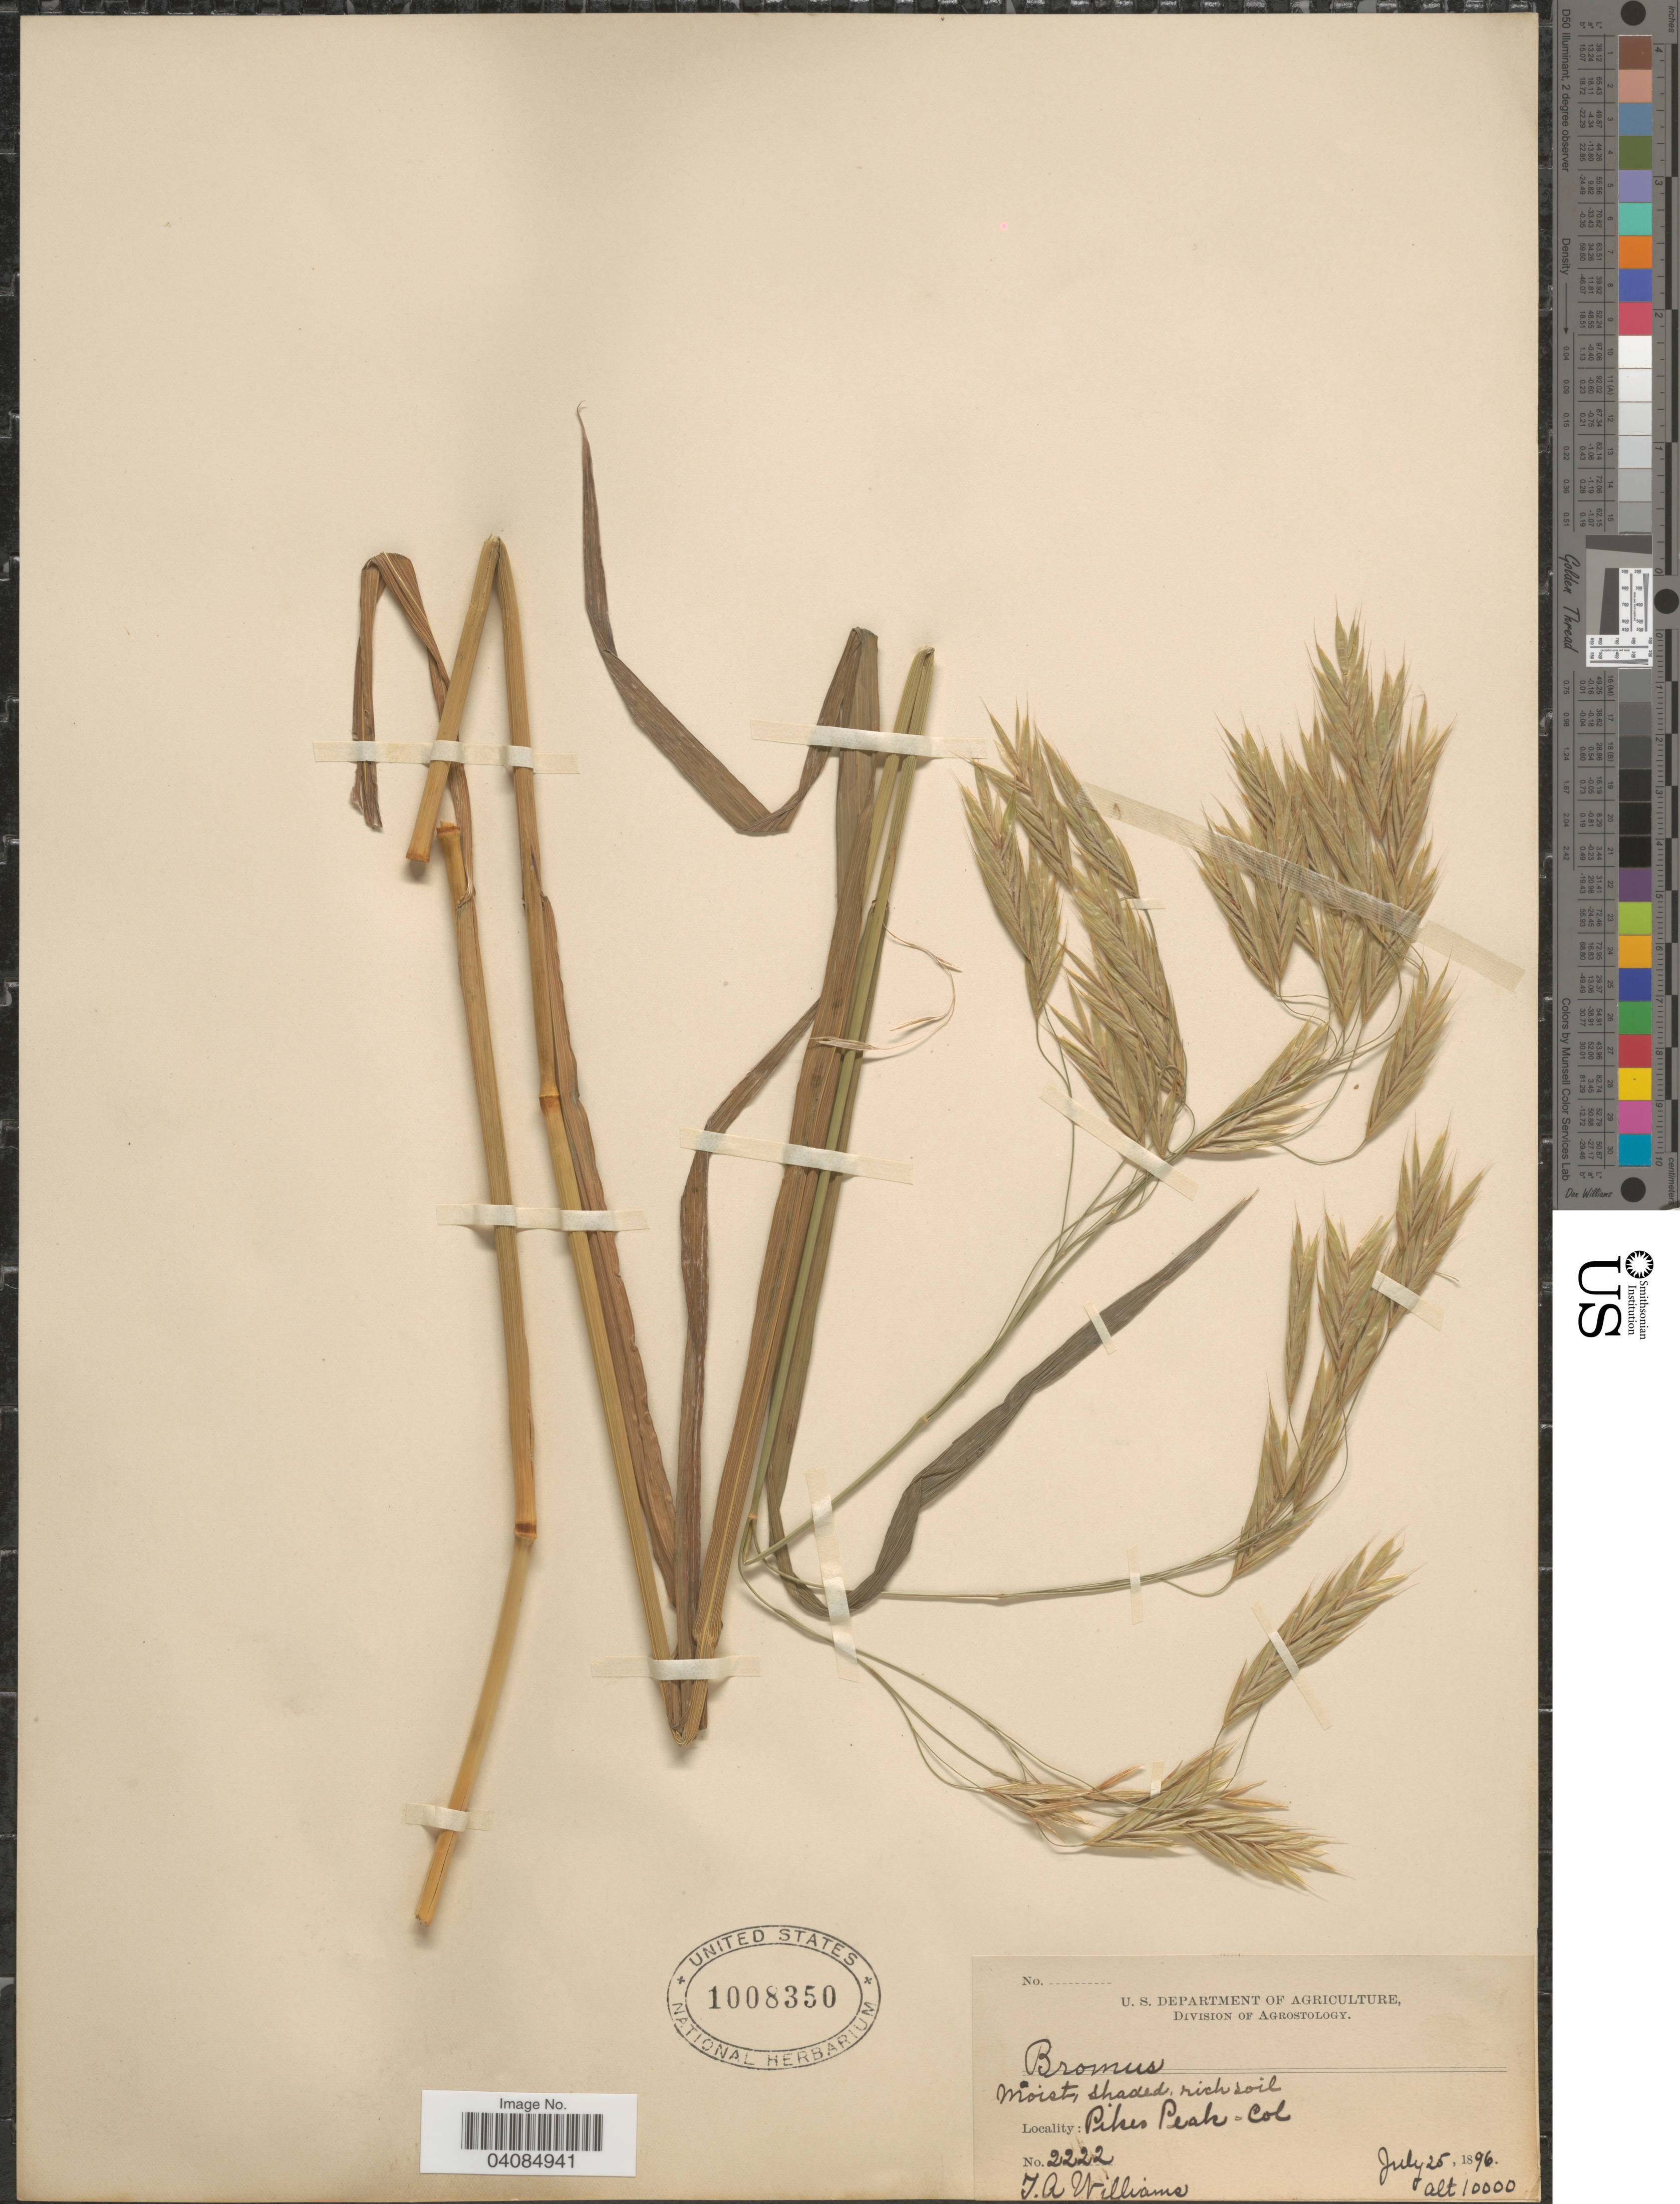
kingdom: Plantae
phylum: Tracheophyta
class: Liliopsida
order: Poales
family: Poaceae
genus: Bromus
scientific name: Bromus racemosus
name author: L.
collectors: T. Williams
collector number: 2222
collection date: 1896-07-25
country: United States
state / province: Colorado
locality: Moist shaded, rich soil. Pikes Peak.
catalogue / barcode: US 1008350